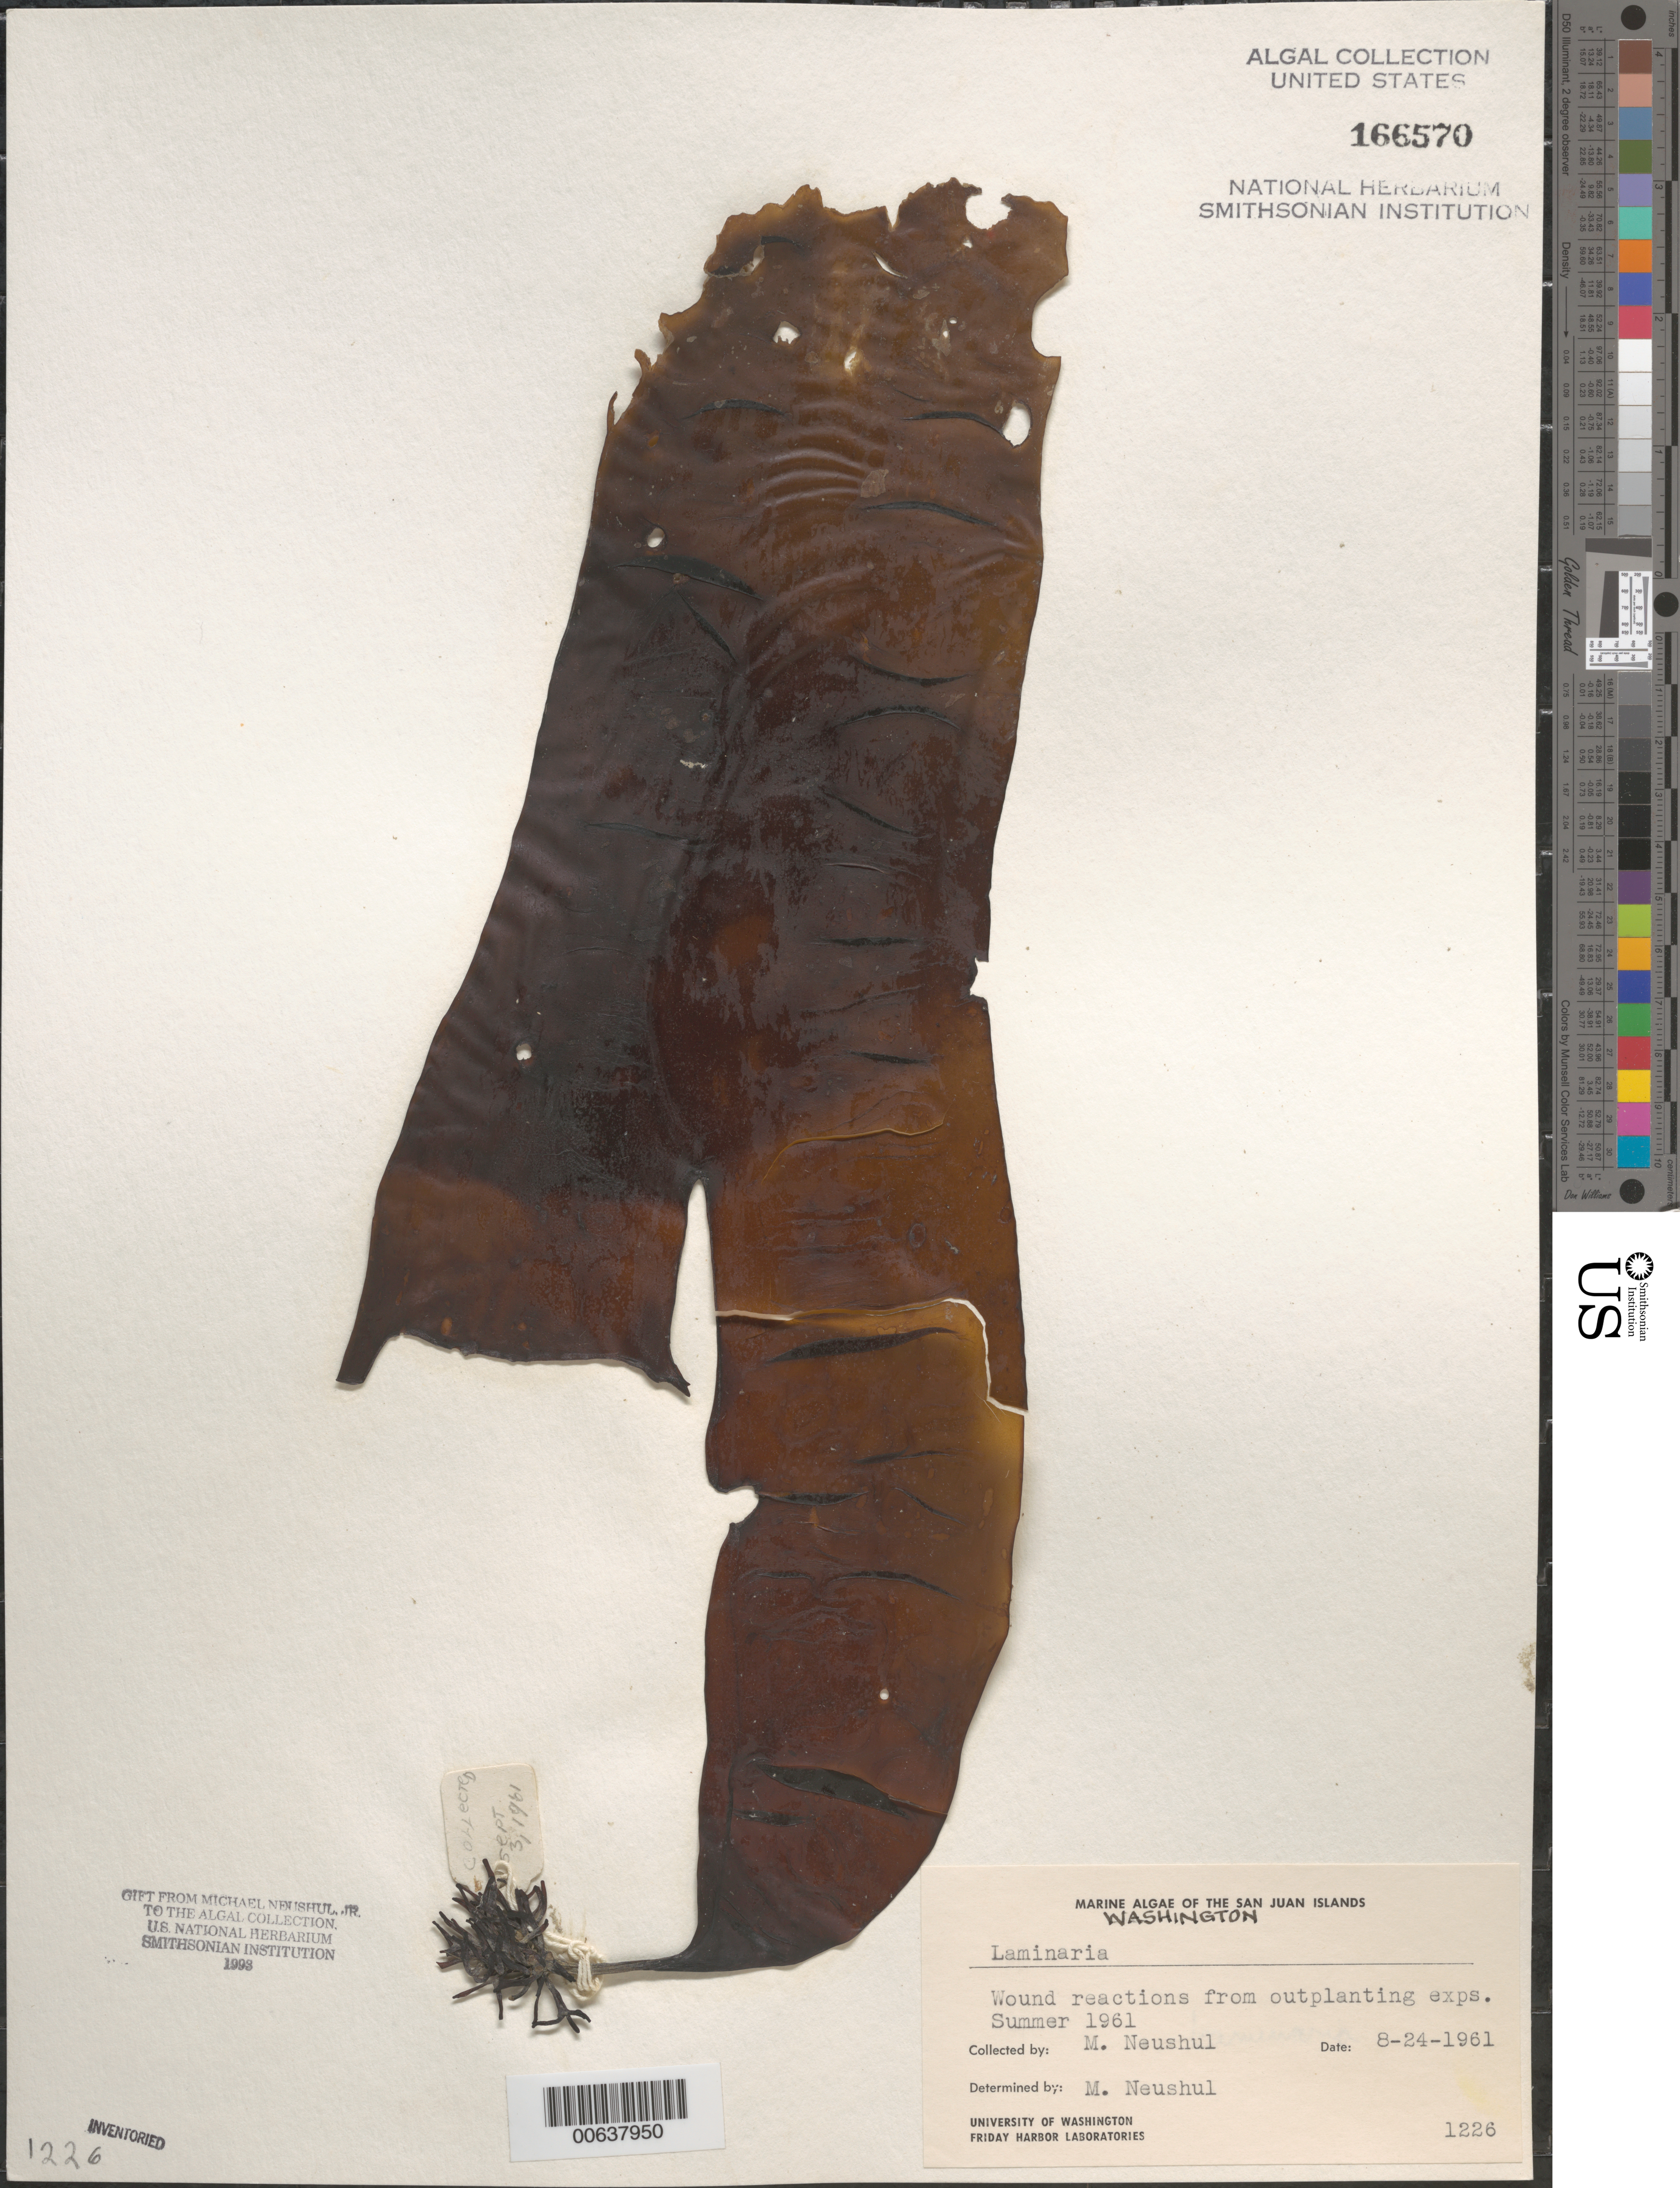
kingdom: Chromista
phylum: Ochrophyta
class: Phaeophyceae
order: Laminariales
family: Laminariaceae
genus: Laminaria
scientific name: Laminaria sp.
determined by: Neushul, M.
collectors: M. Neushul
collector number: Neushul 1226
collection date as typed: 24 Aug 1961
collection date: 1961-08-24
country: United States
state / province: Washington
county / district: San Juan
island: San Juan Islands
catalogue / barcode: US 166570